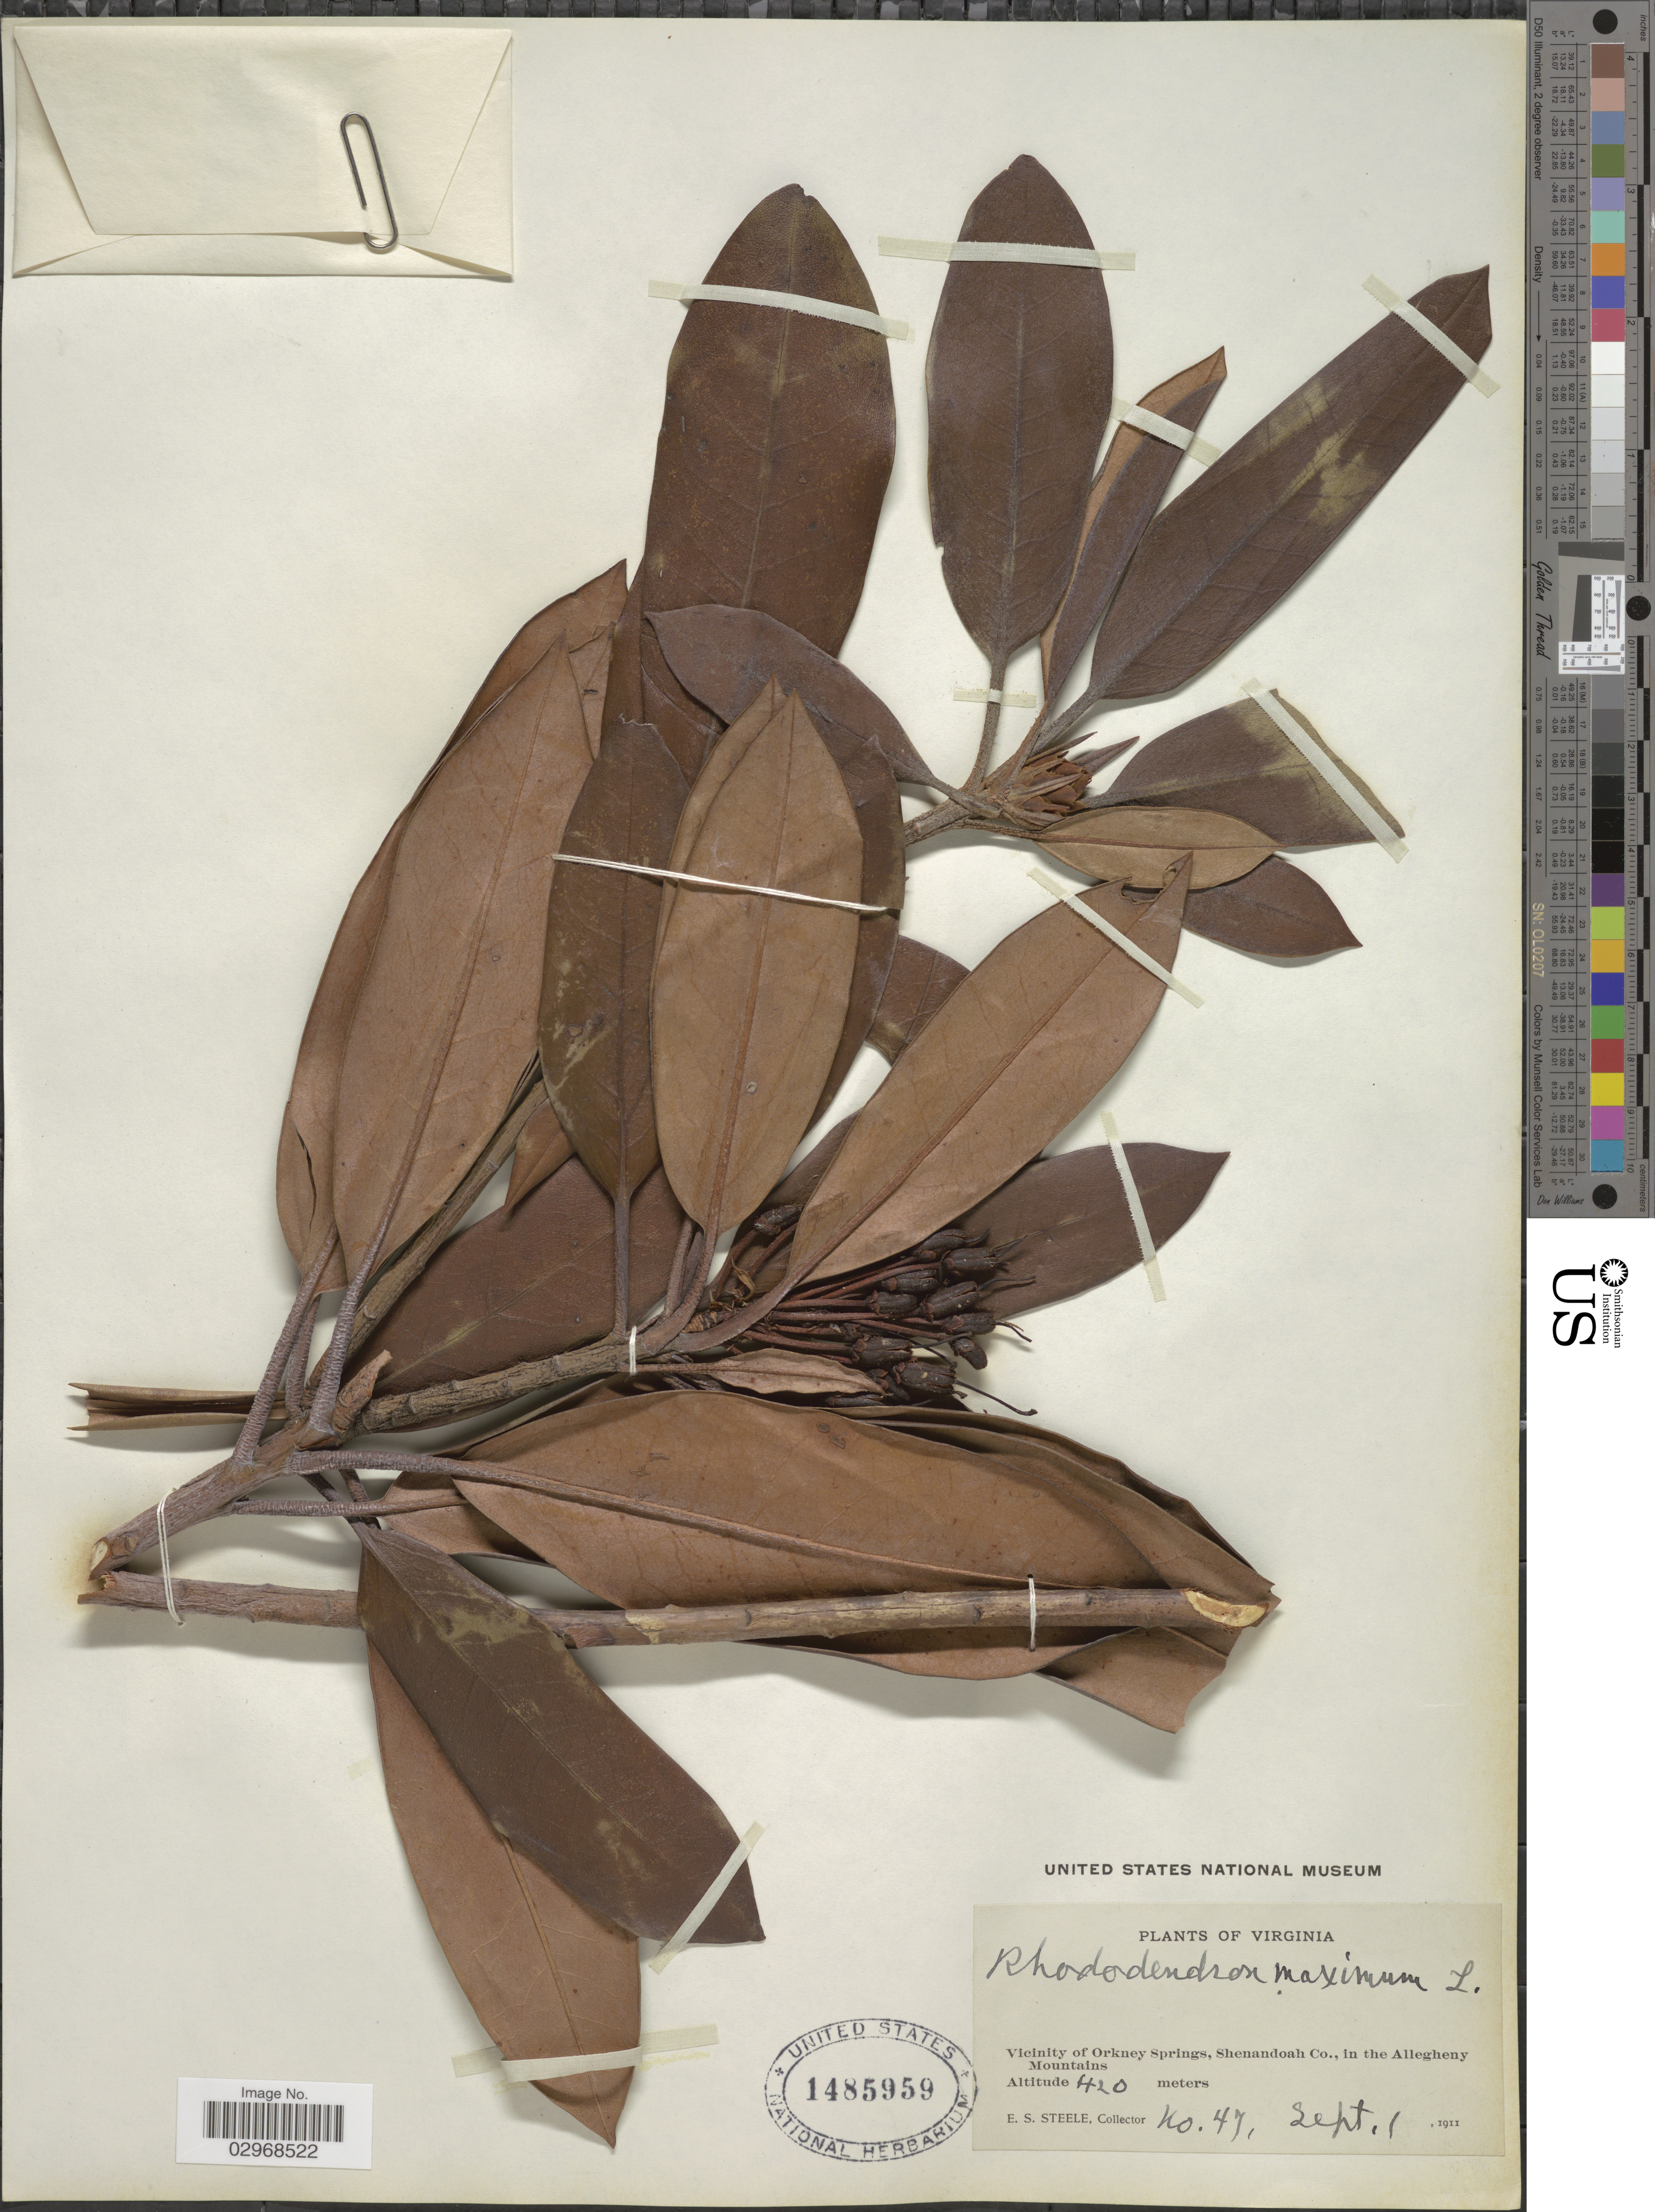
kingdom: Plantae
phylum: Tracheophyta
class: Magnoliopsida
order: Ericales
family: Ericaceae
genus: Rhododendron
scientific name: Rhododendron maximum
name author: L.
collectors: E. Steele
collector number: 47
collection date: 1911-09-01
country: United States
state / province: Virginia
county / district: Shenandoah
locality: Vicinity of Orkney Springs, Shenandoah Co., in the Allegheny Mountains.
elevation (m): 420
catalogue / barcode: US 1485959